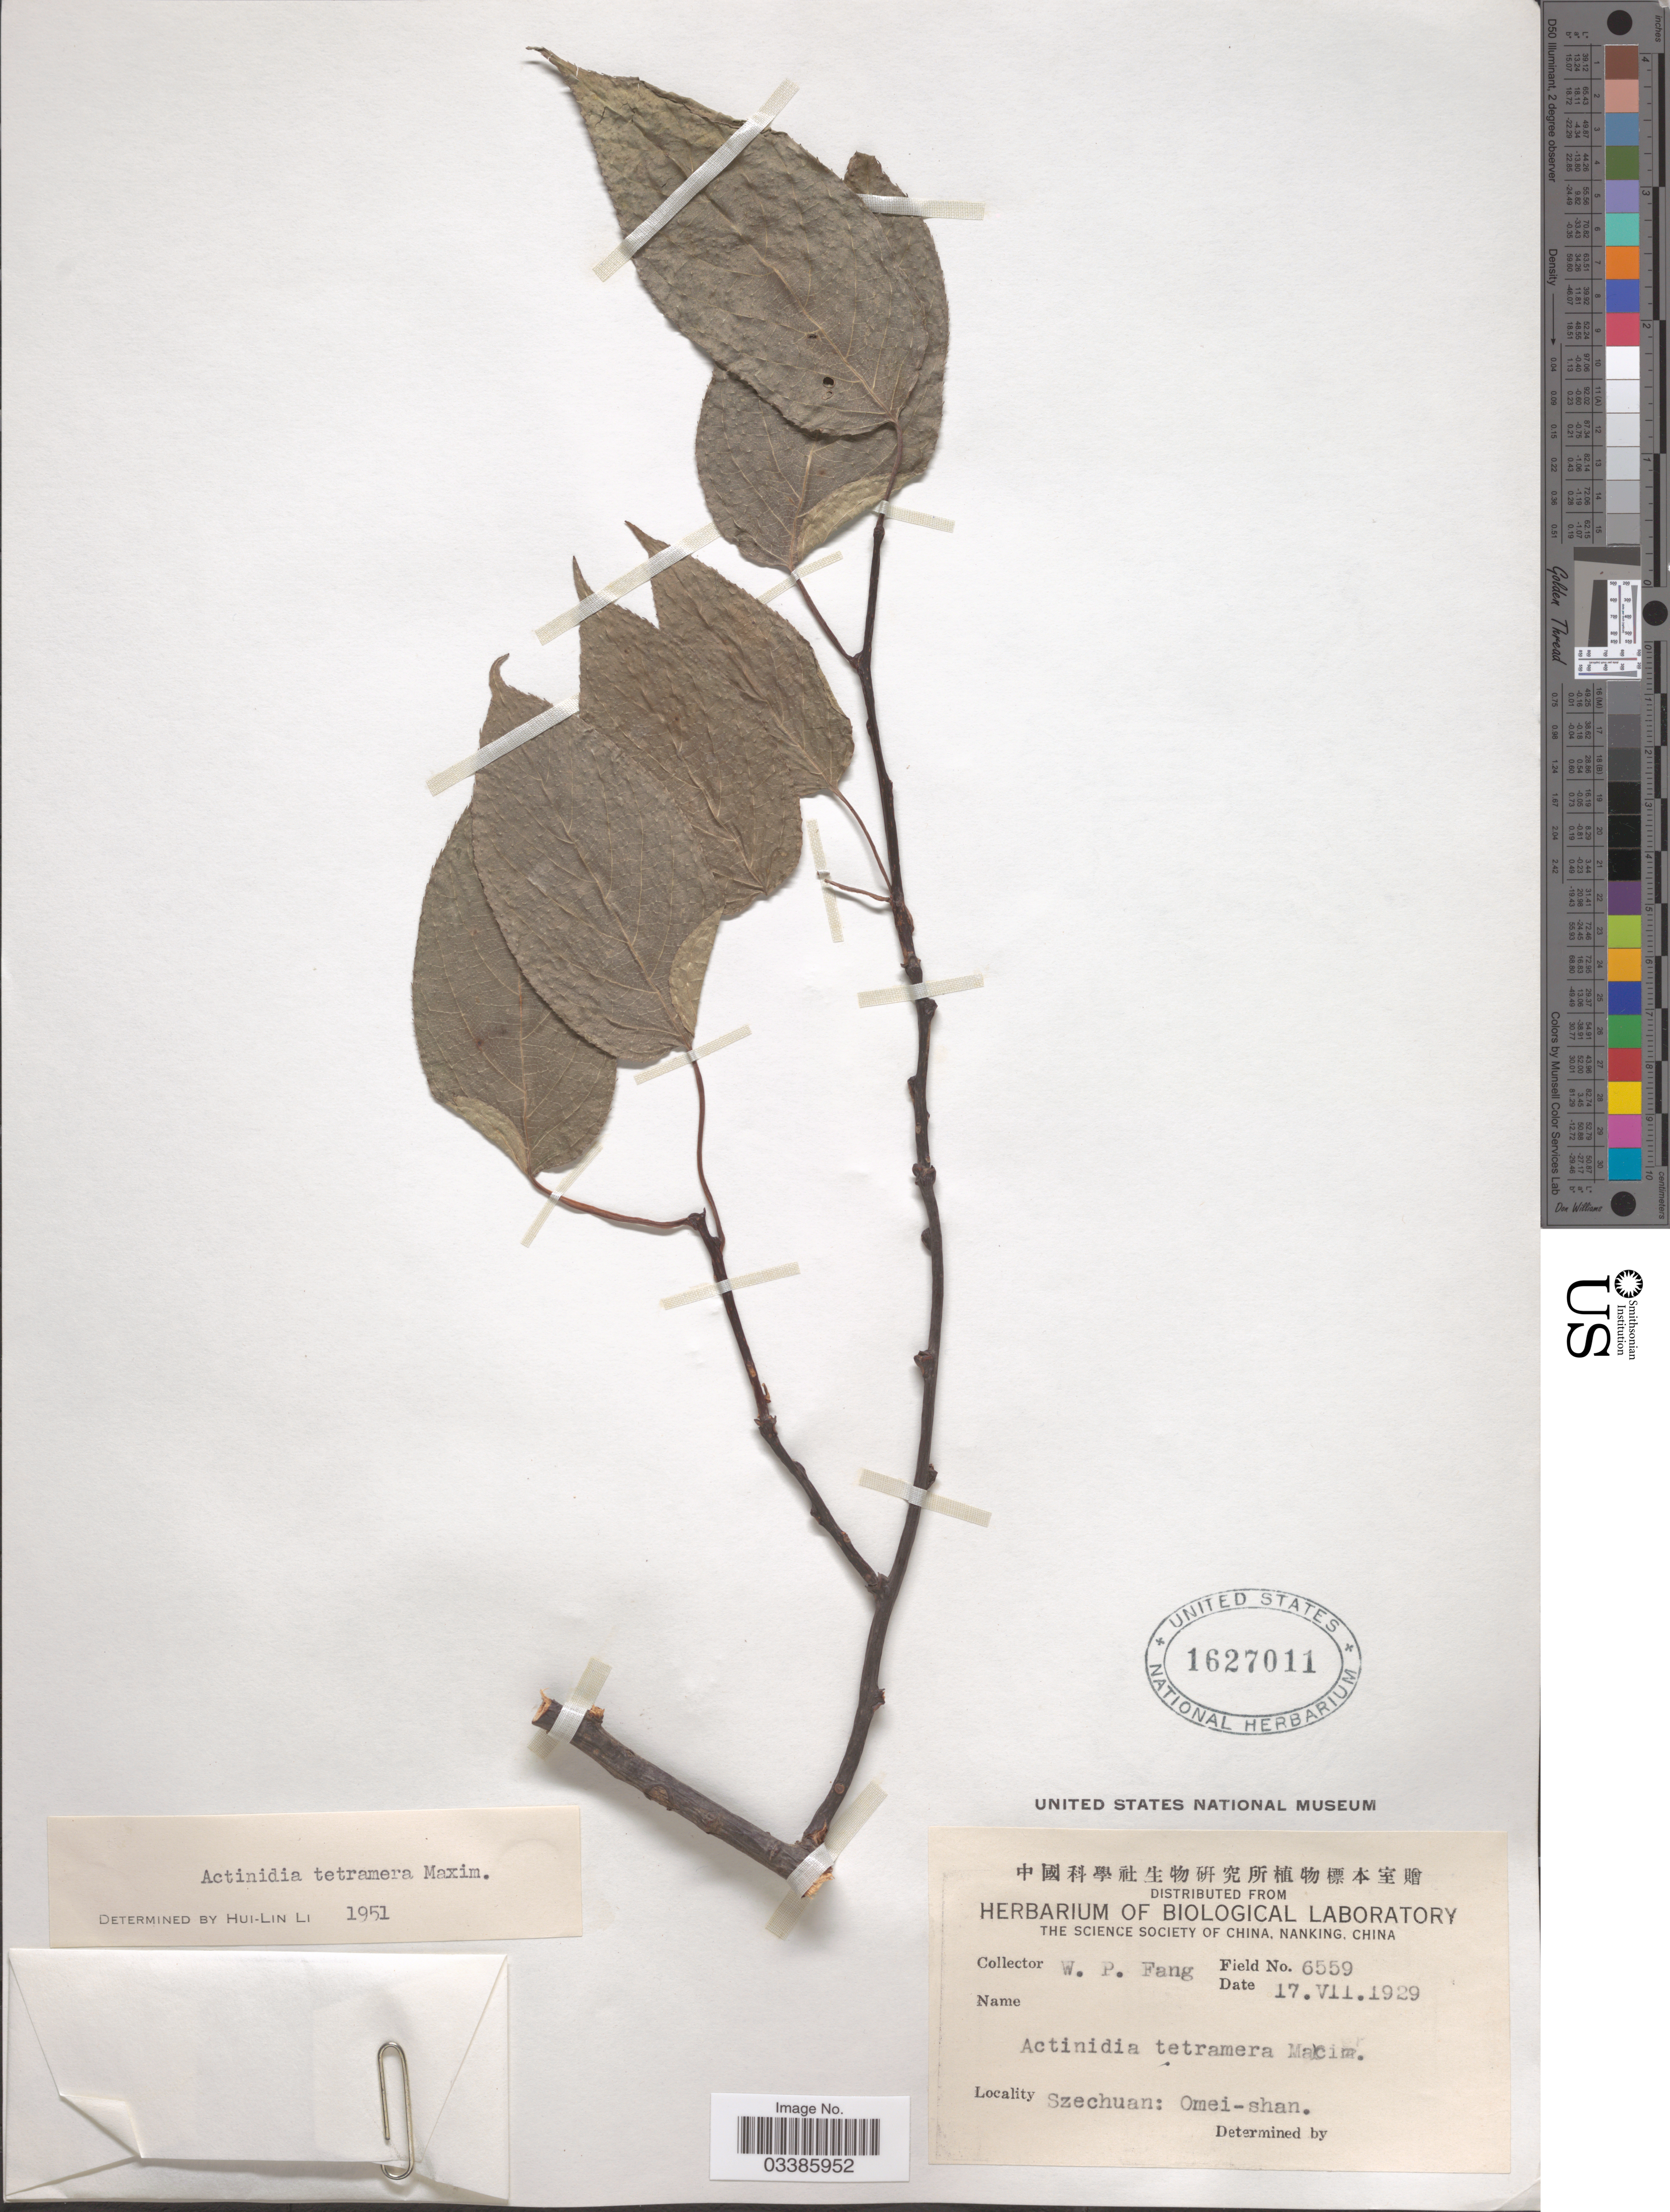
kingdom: Plantae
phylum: Tracheophyta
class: Magnoliopsida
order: Ericales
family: Actinidiaceae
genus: Actinidia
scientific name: Actinidia tetramera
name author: Maxim.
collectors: W. P. Fang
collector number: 6559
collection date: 1929-07-17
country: China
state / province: Sichuan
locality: Szechuan: Omei-shan.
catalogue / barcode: US 1627011